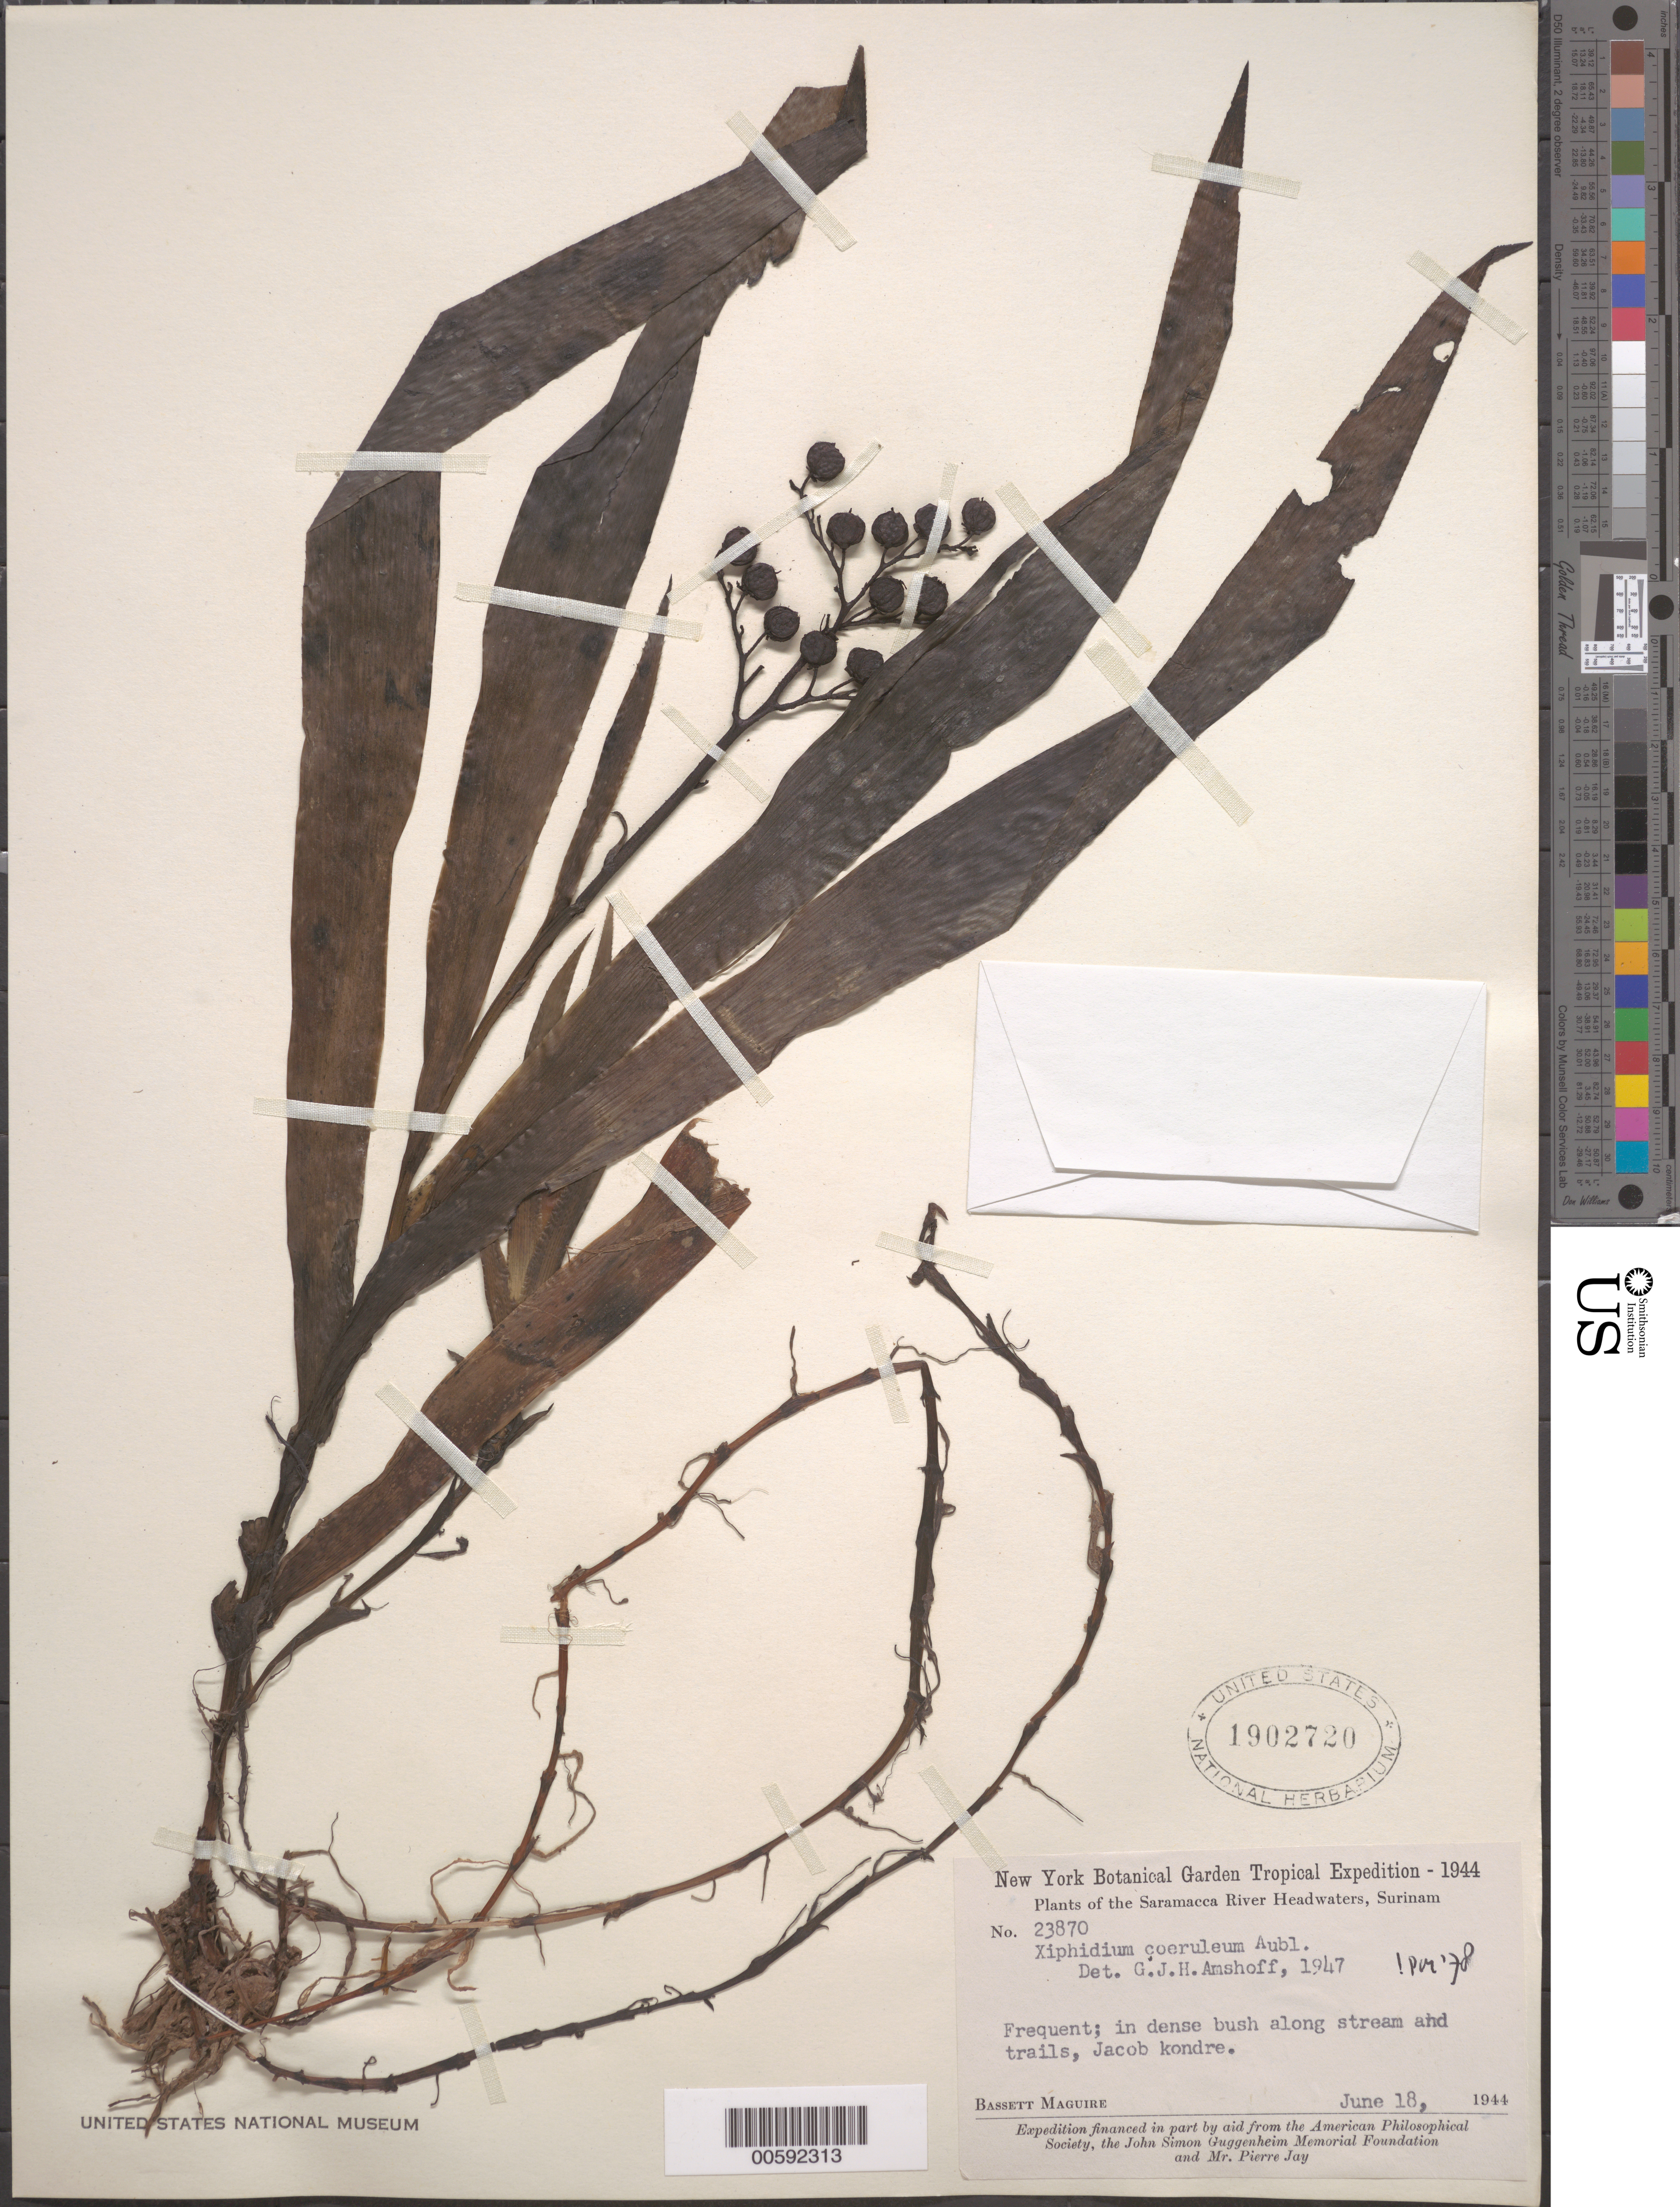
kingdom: Plantae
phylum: Tracheophyta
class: Liliopsida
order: Commelinales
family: Haemodoraceae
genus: Xiphidium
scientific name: Xiphidium caeruleum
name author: Aubl.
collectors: B. Maguire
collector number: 23870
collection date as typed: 18 Jun 1944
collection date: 1944-06-18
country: Suriname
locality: Saramacca River Headwaters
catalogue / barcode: US 1902720